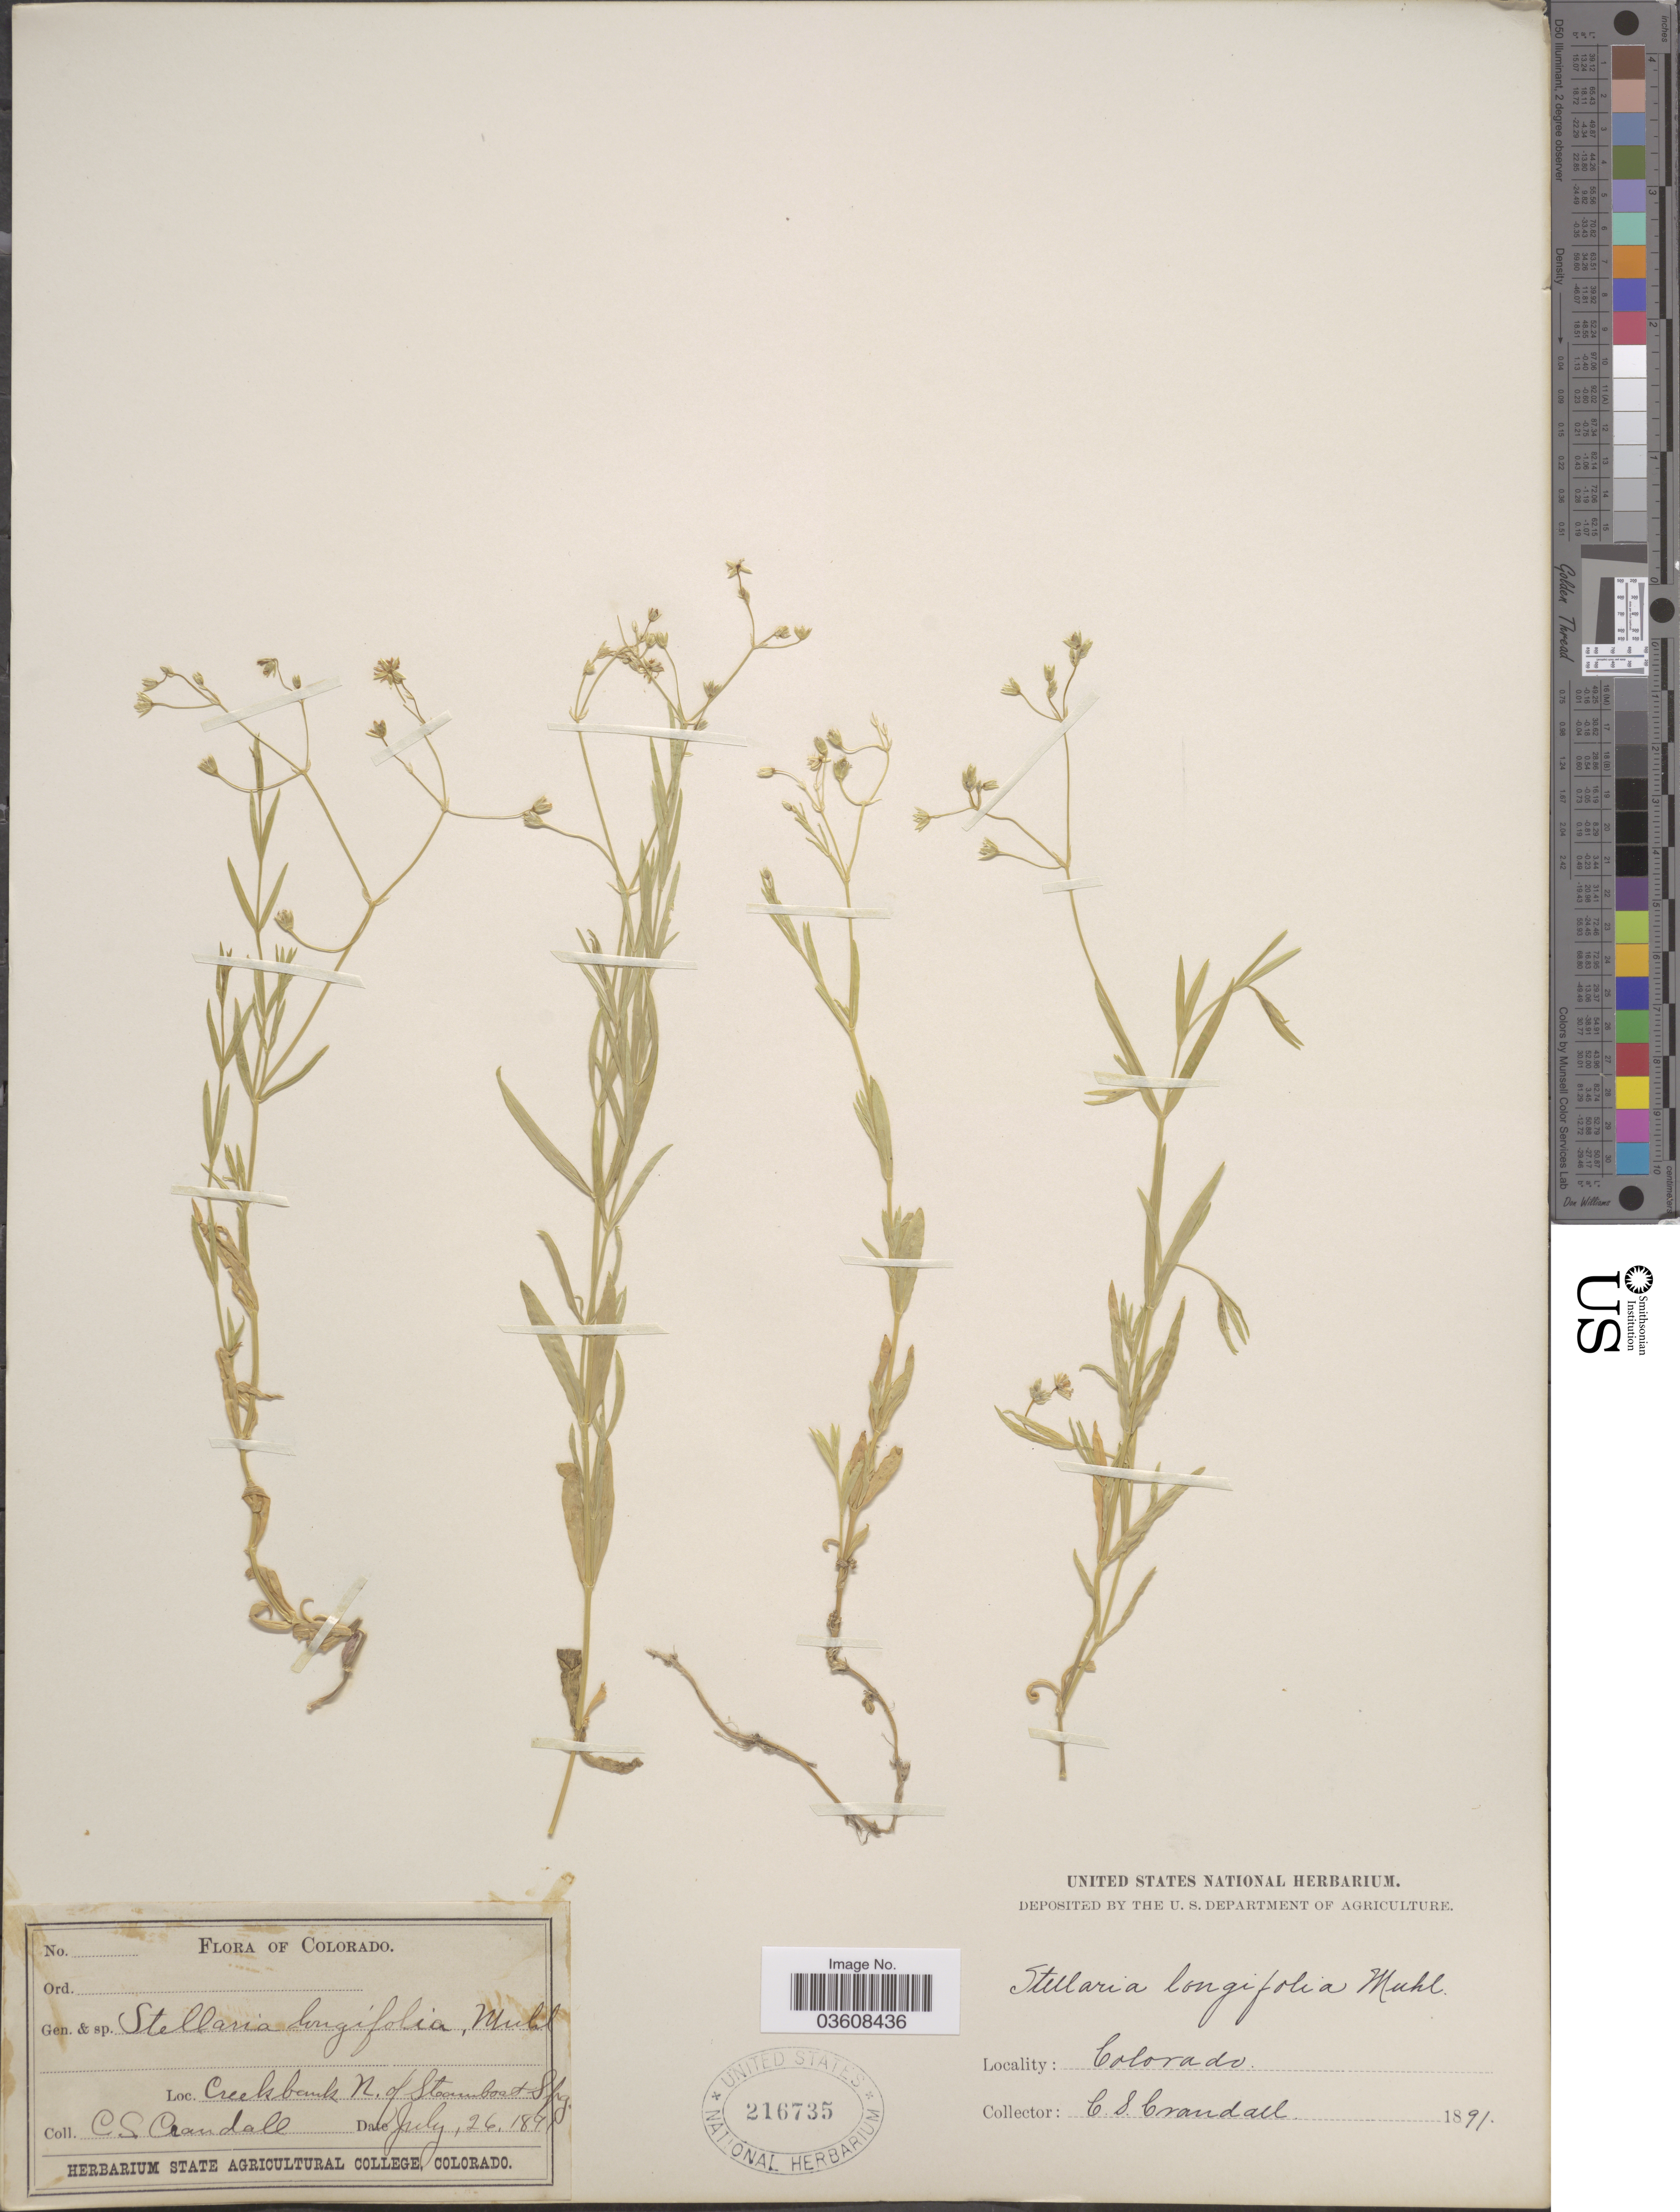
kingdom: Plantae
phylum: Tracheophyta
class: Magnoliopsida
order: Caryophyllales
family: Caryophyllaceae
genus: Stellaria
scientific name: Stellaria longifolia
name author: Muhl. ex Willd.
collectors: C. Crandall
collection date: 1891-07-26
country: United States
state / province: Colorado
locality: Creek bank N. of Steamboat Spg.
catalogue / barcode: US 216735